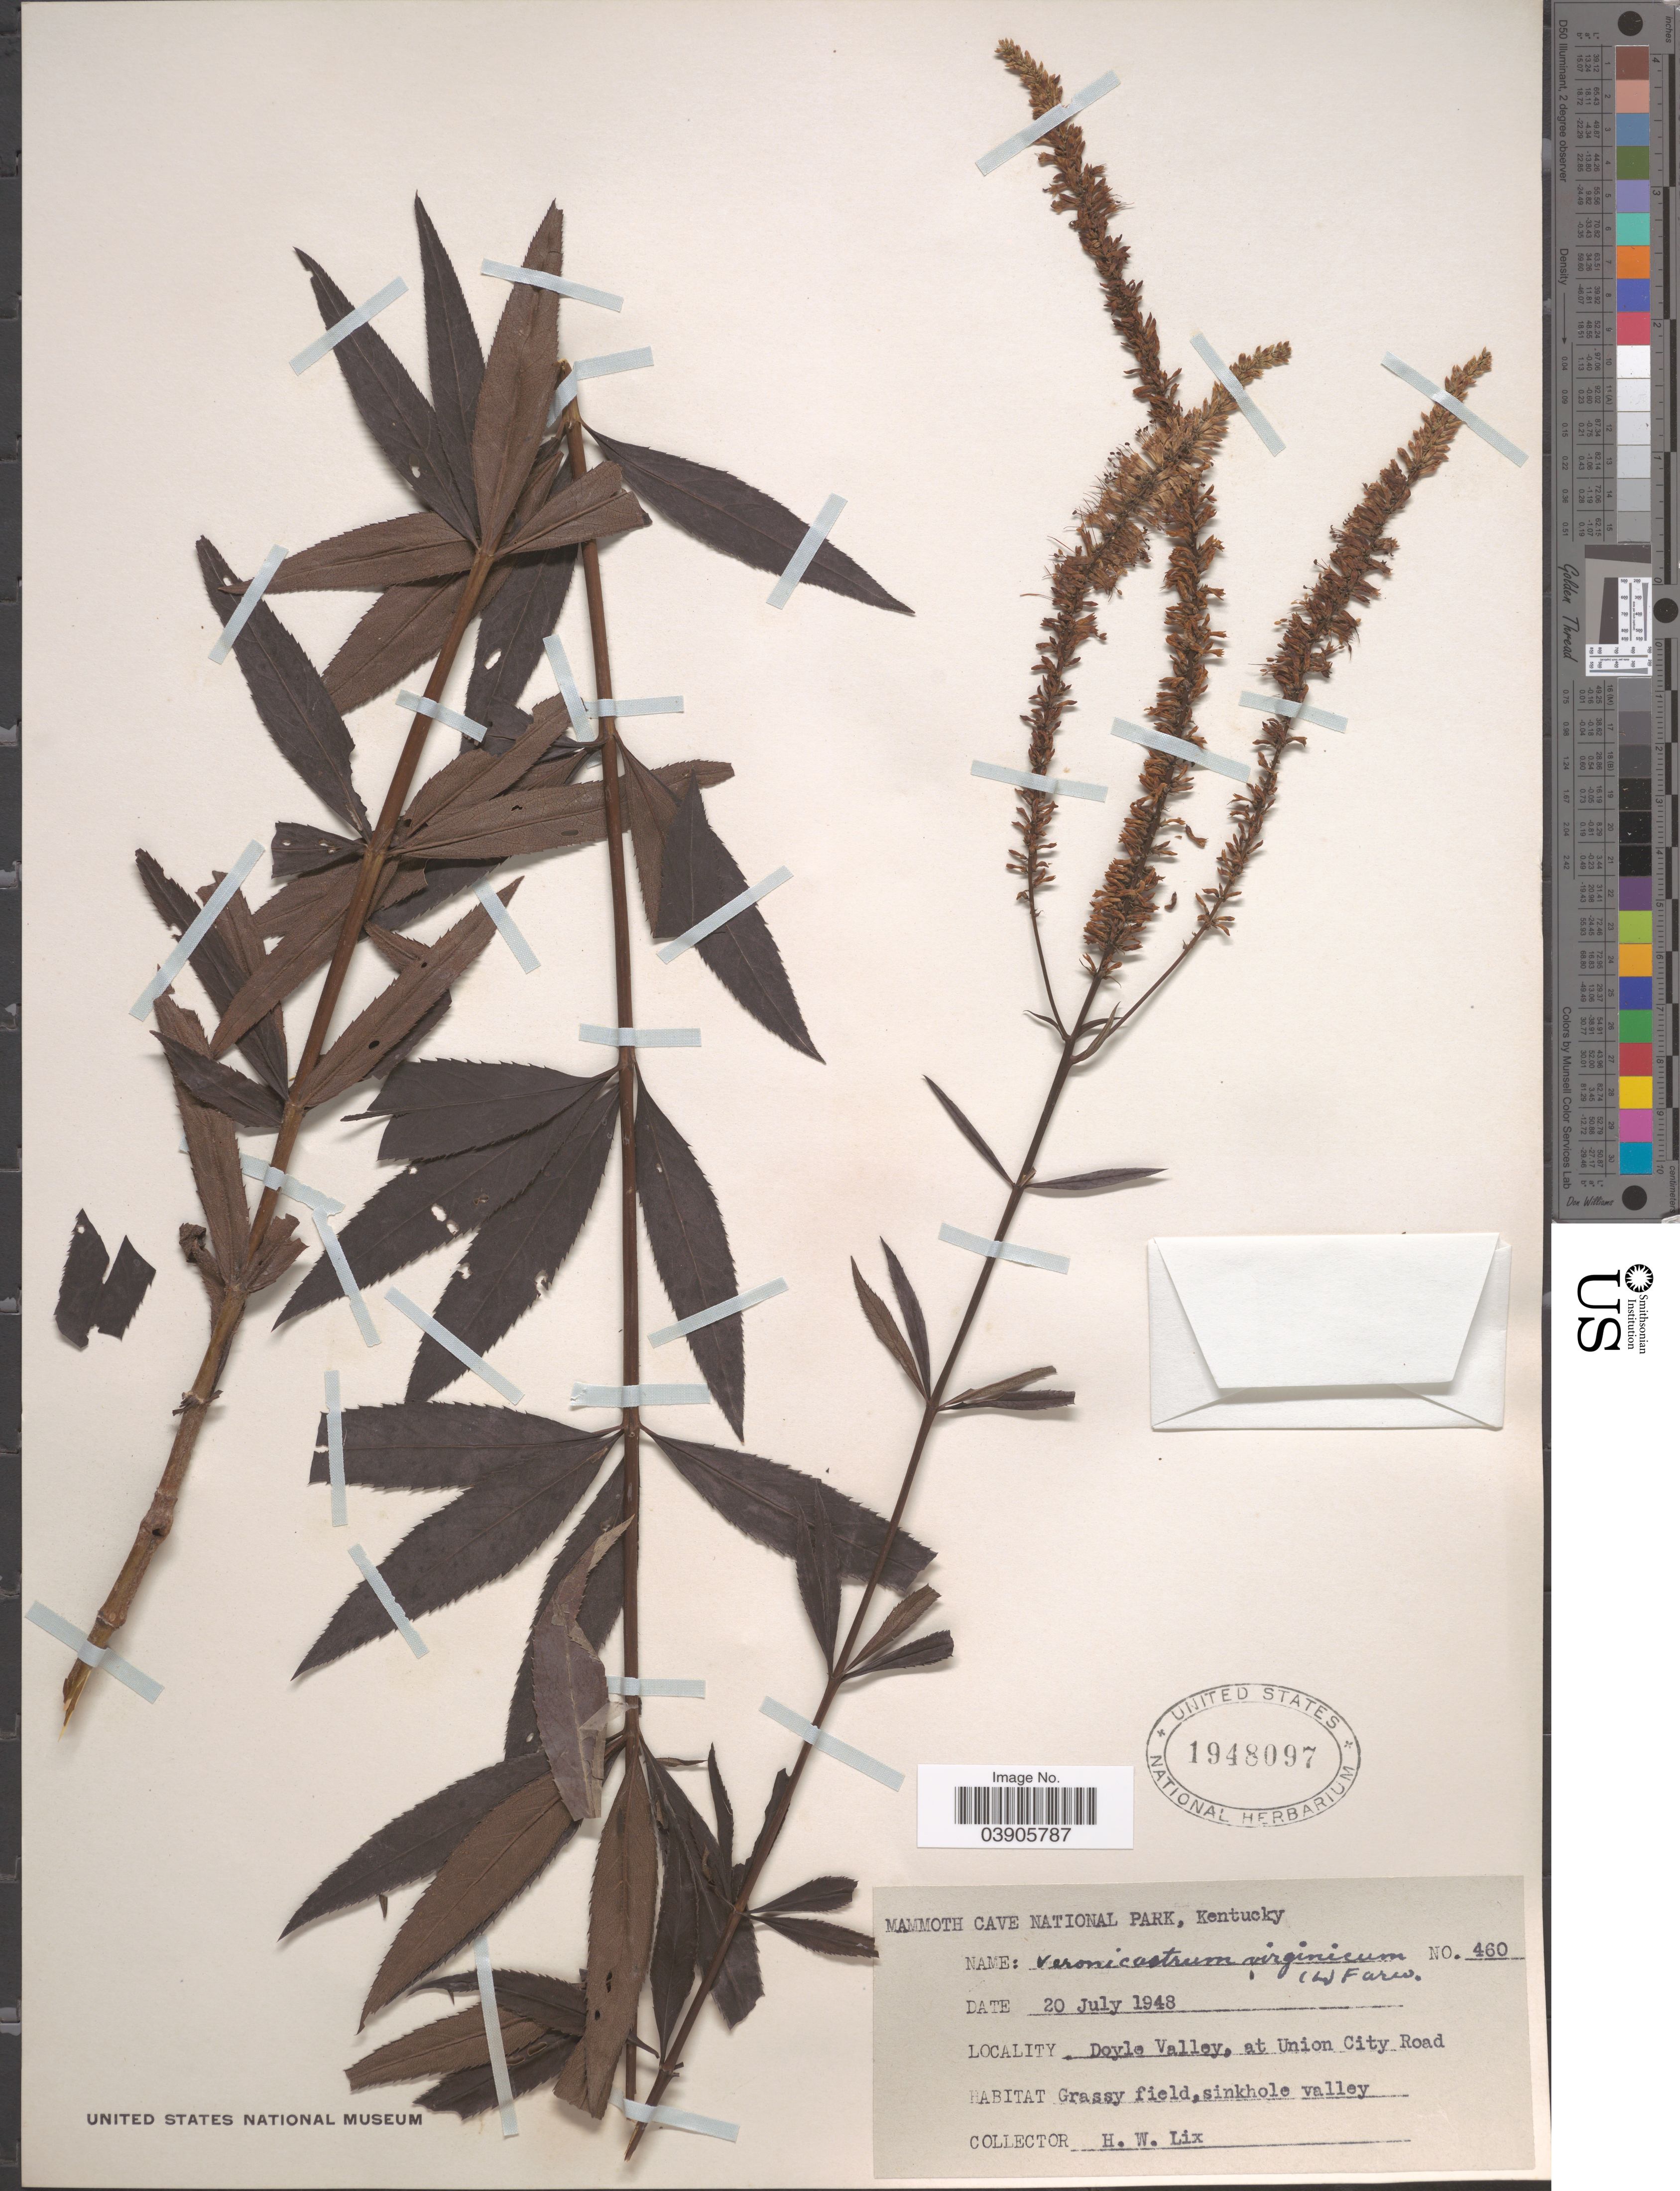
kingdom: Plantae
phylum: Tracheophyta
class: Magnoliopsida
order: Lamiales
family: Plantaginaceae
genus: Veronicastrum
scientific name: Veronicastrum virginicum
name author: (L.) Farw.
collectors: H. W. Lix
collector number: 460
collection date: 1948-07-20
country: United States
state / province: Kentucky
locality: Mammoth Cave National Park. Doyle Valley, at Union City Road. Grassy field, sinkhole valley.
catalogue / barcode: US 1948097